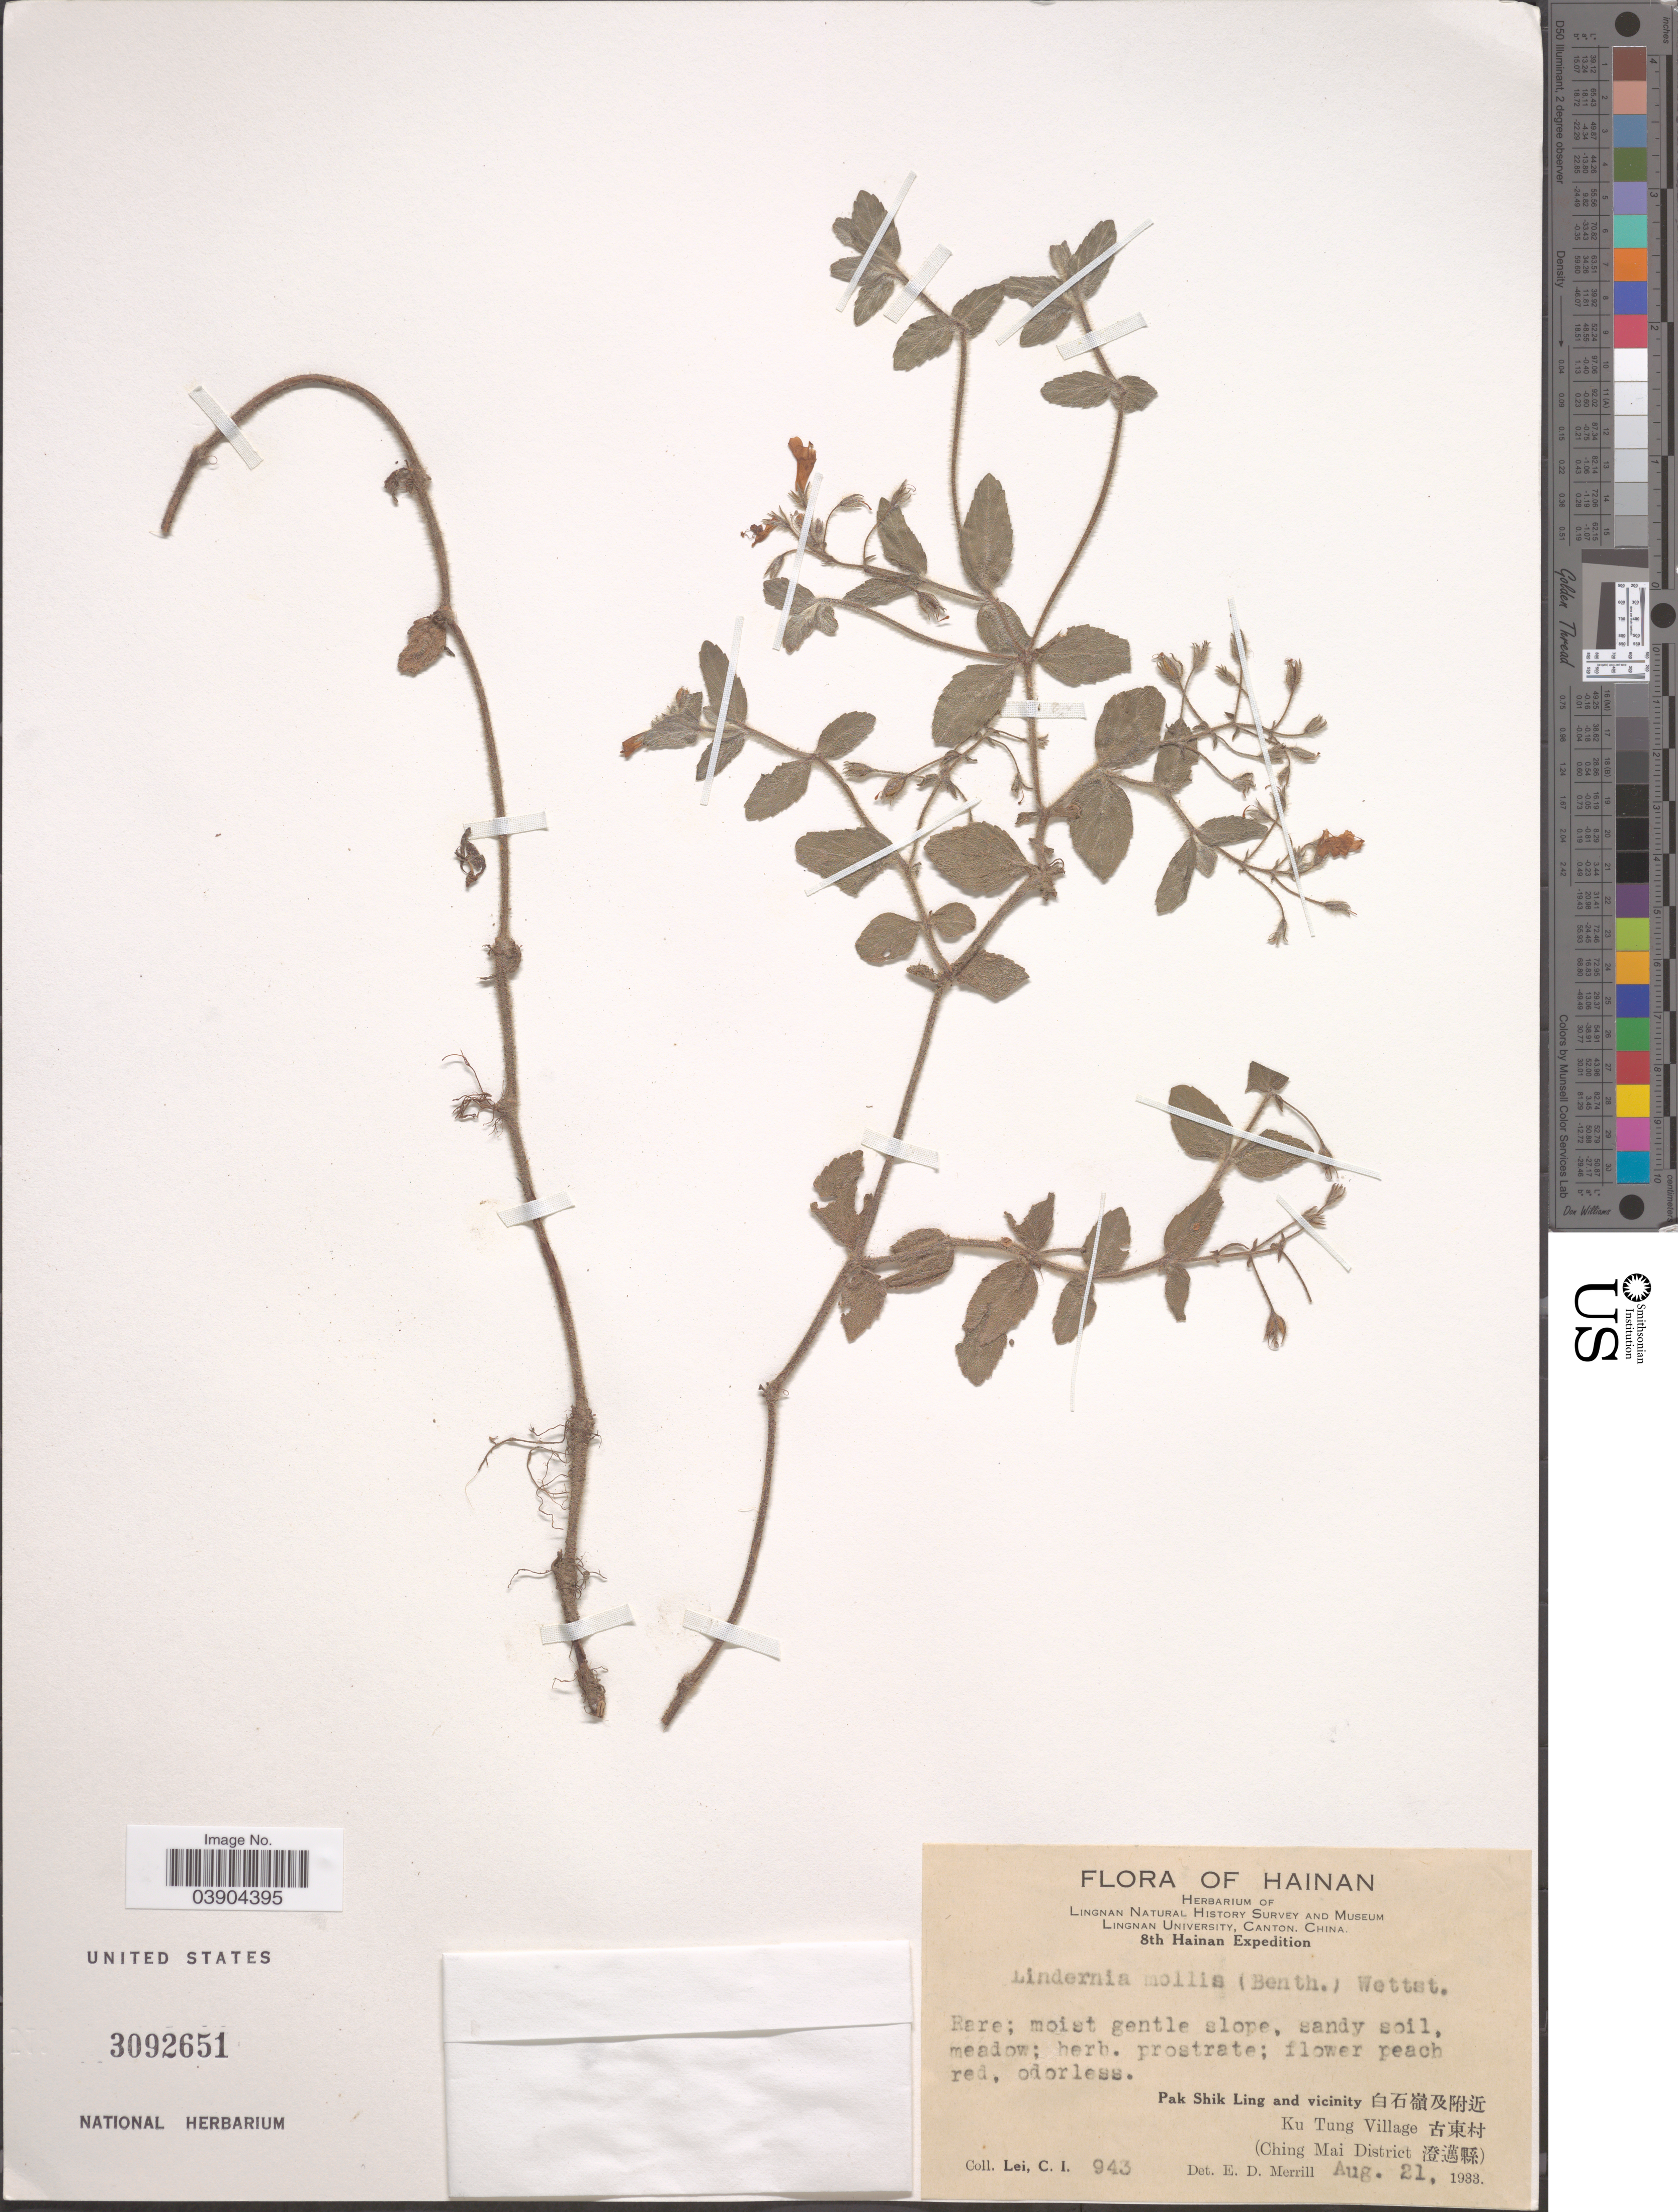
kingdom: Plantae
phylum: Tracheophyta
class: Magnoliopsida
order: Lamiales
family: Linderniaceae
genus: Lindernia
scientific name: Lindernia mollis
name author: (Benth.) Wettst.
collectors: C. I. Lei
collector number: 943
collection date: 1933-08-21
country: China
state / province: Hainan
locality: Pak Shik Ling and vicinity X. Ku Tung Village X. (Ching Mai District X).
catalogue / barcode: US 3092651